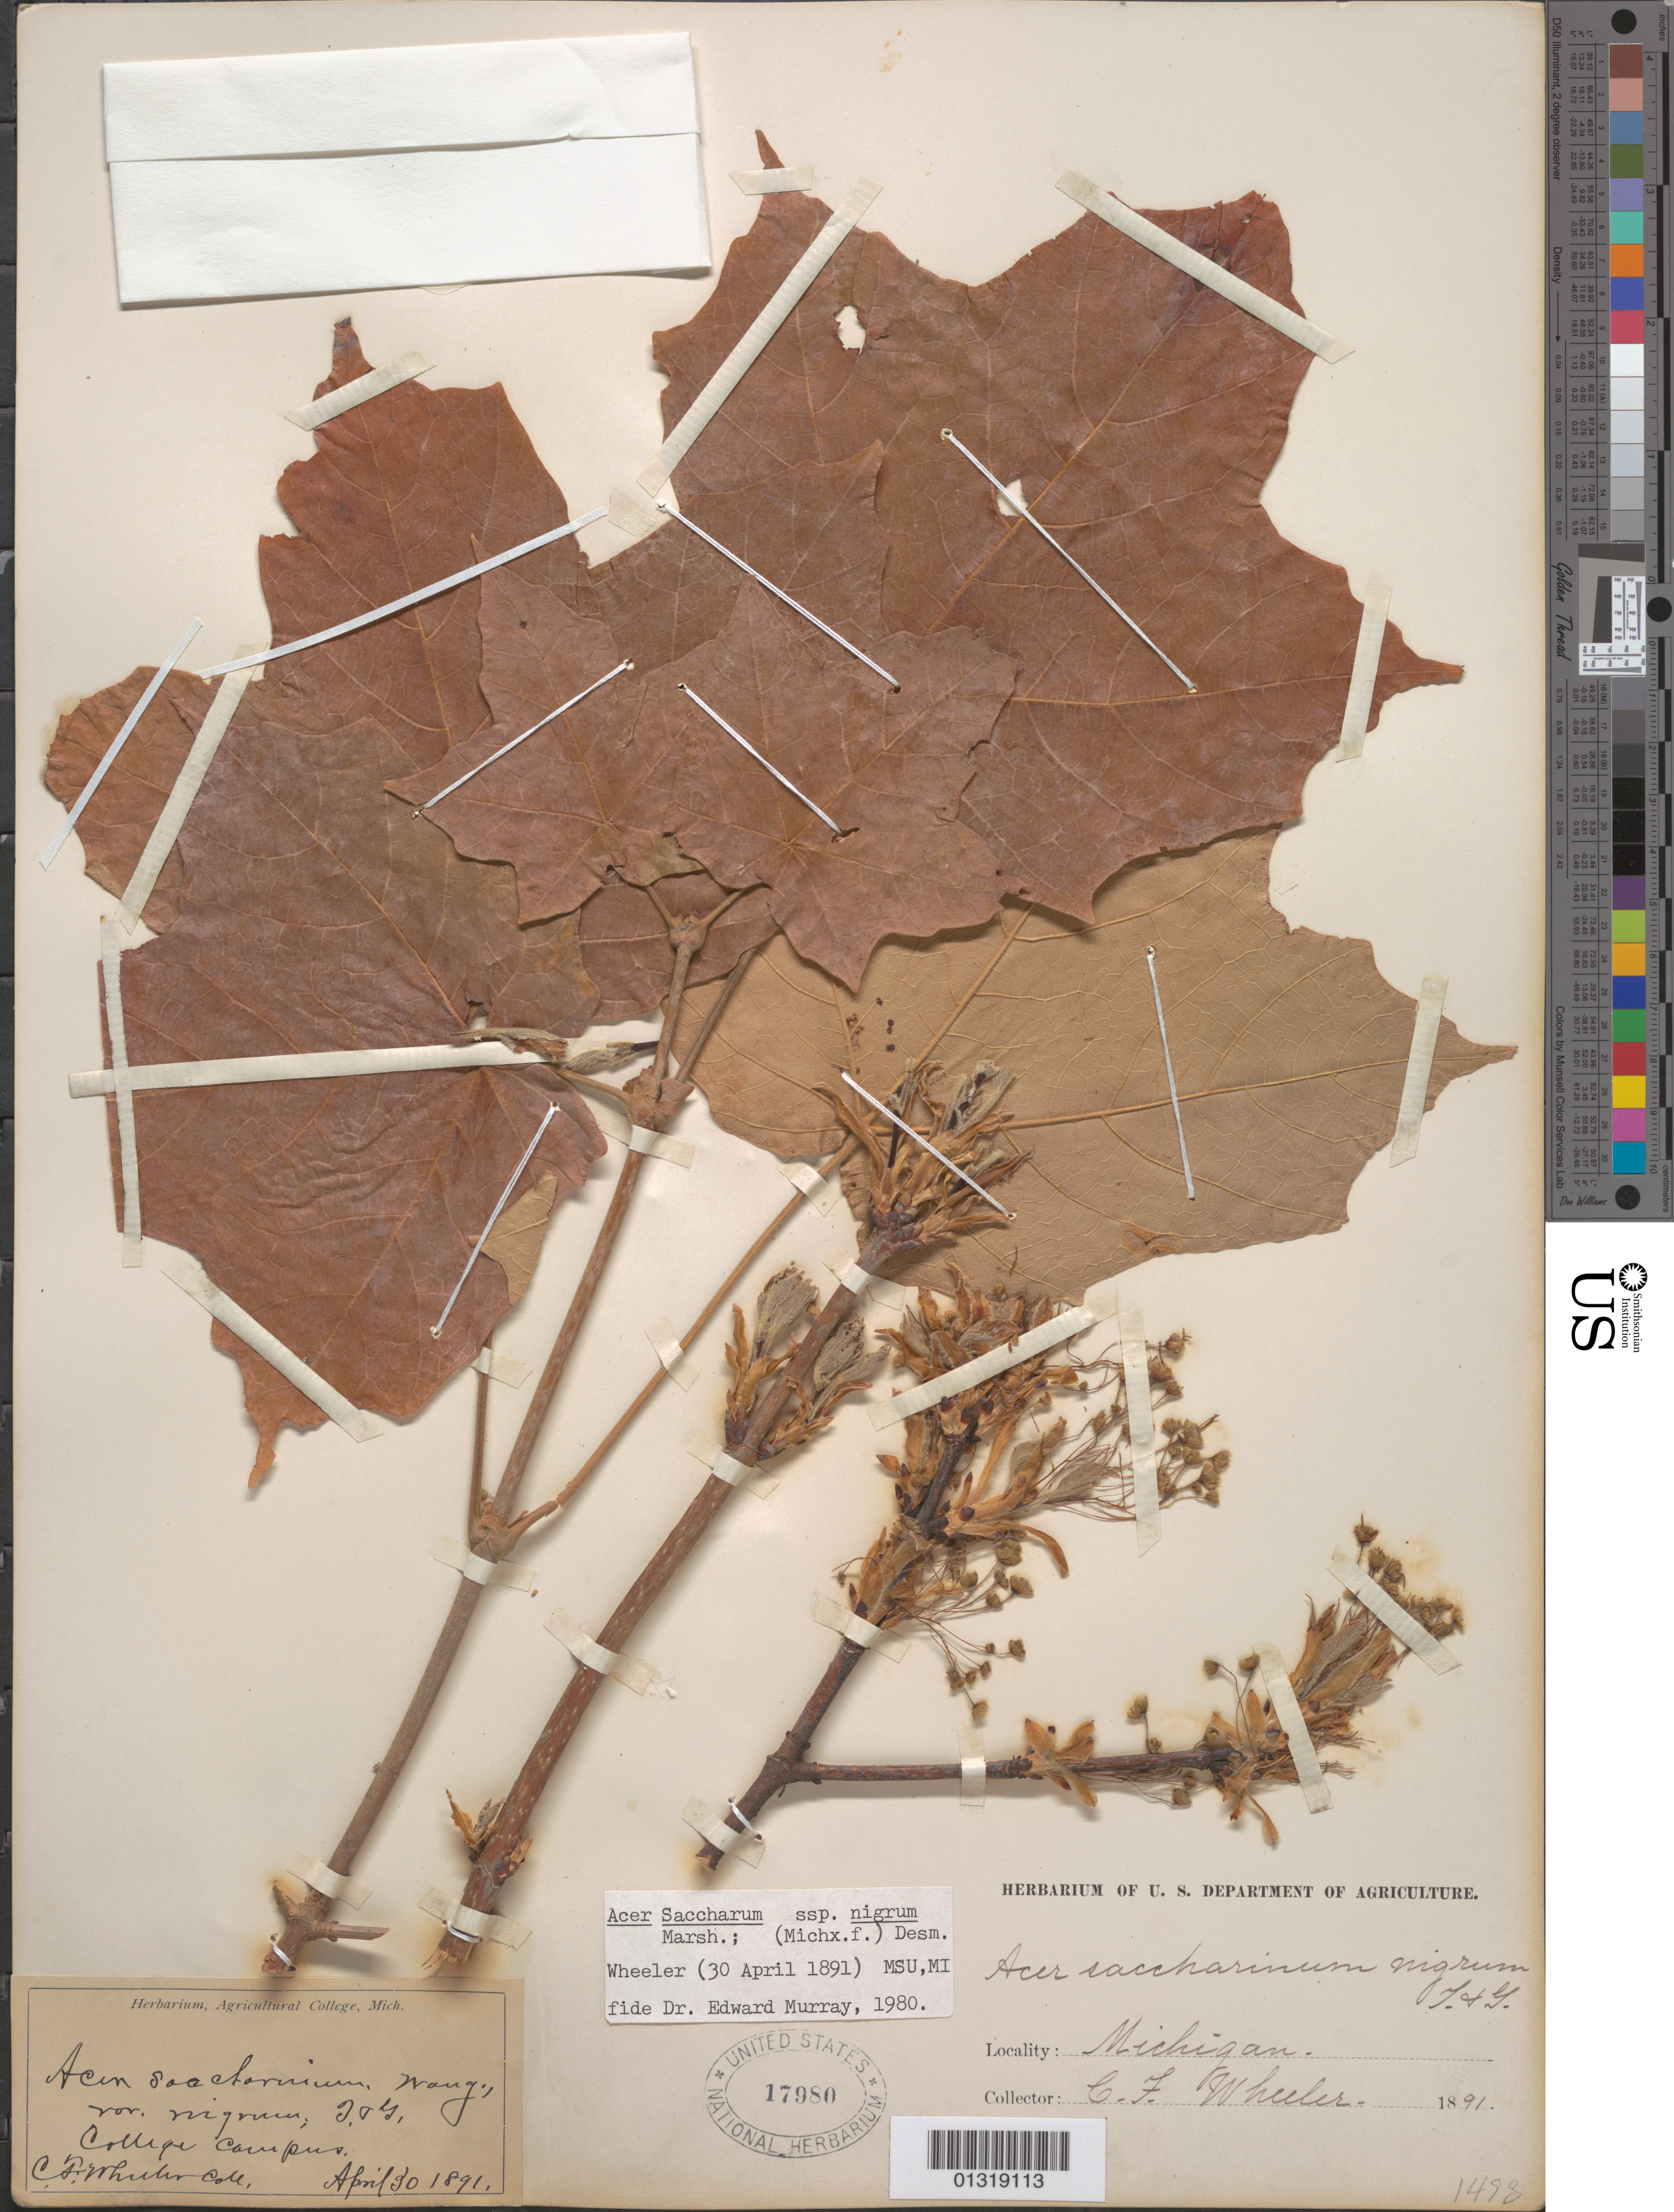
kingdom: Plantae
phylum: Tracheophyta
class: Magnoliopsida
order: Sapindales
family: Sapindaceae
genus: Acer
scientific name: Acer saccharum subsp. nigrum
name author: (F. Michx.) Desmarais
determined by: Murray, Edward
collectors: C. Wheeler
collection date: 1891-04-30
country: United States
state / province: Michigan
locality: Agricultural College [East Lansing, MI?], college campus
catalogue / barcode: US 17980